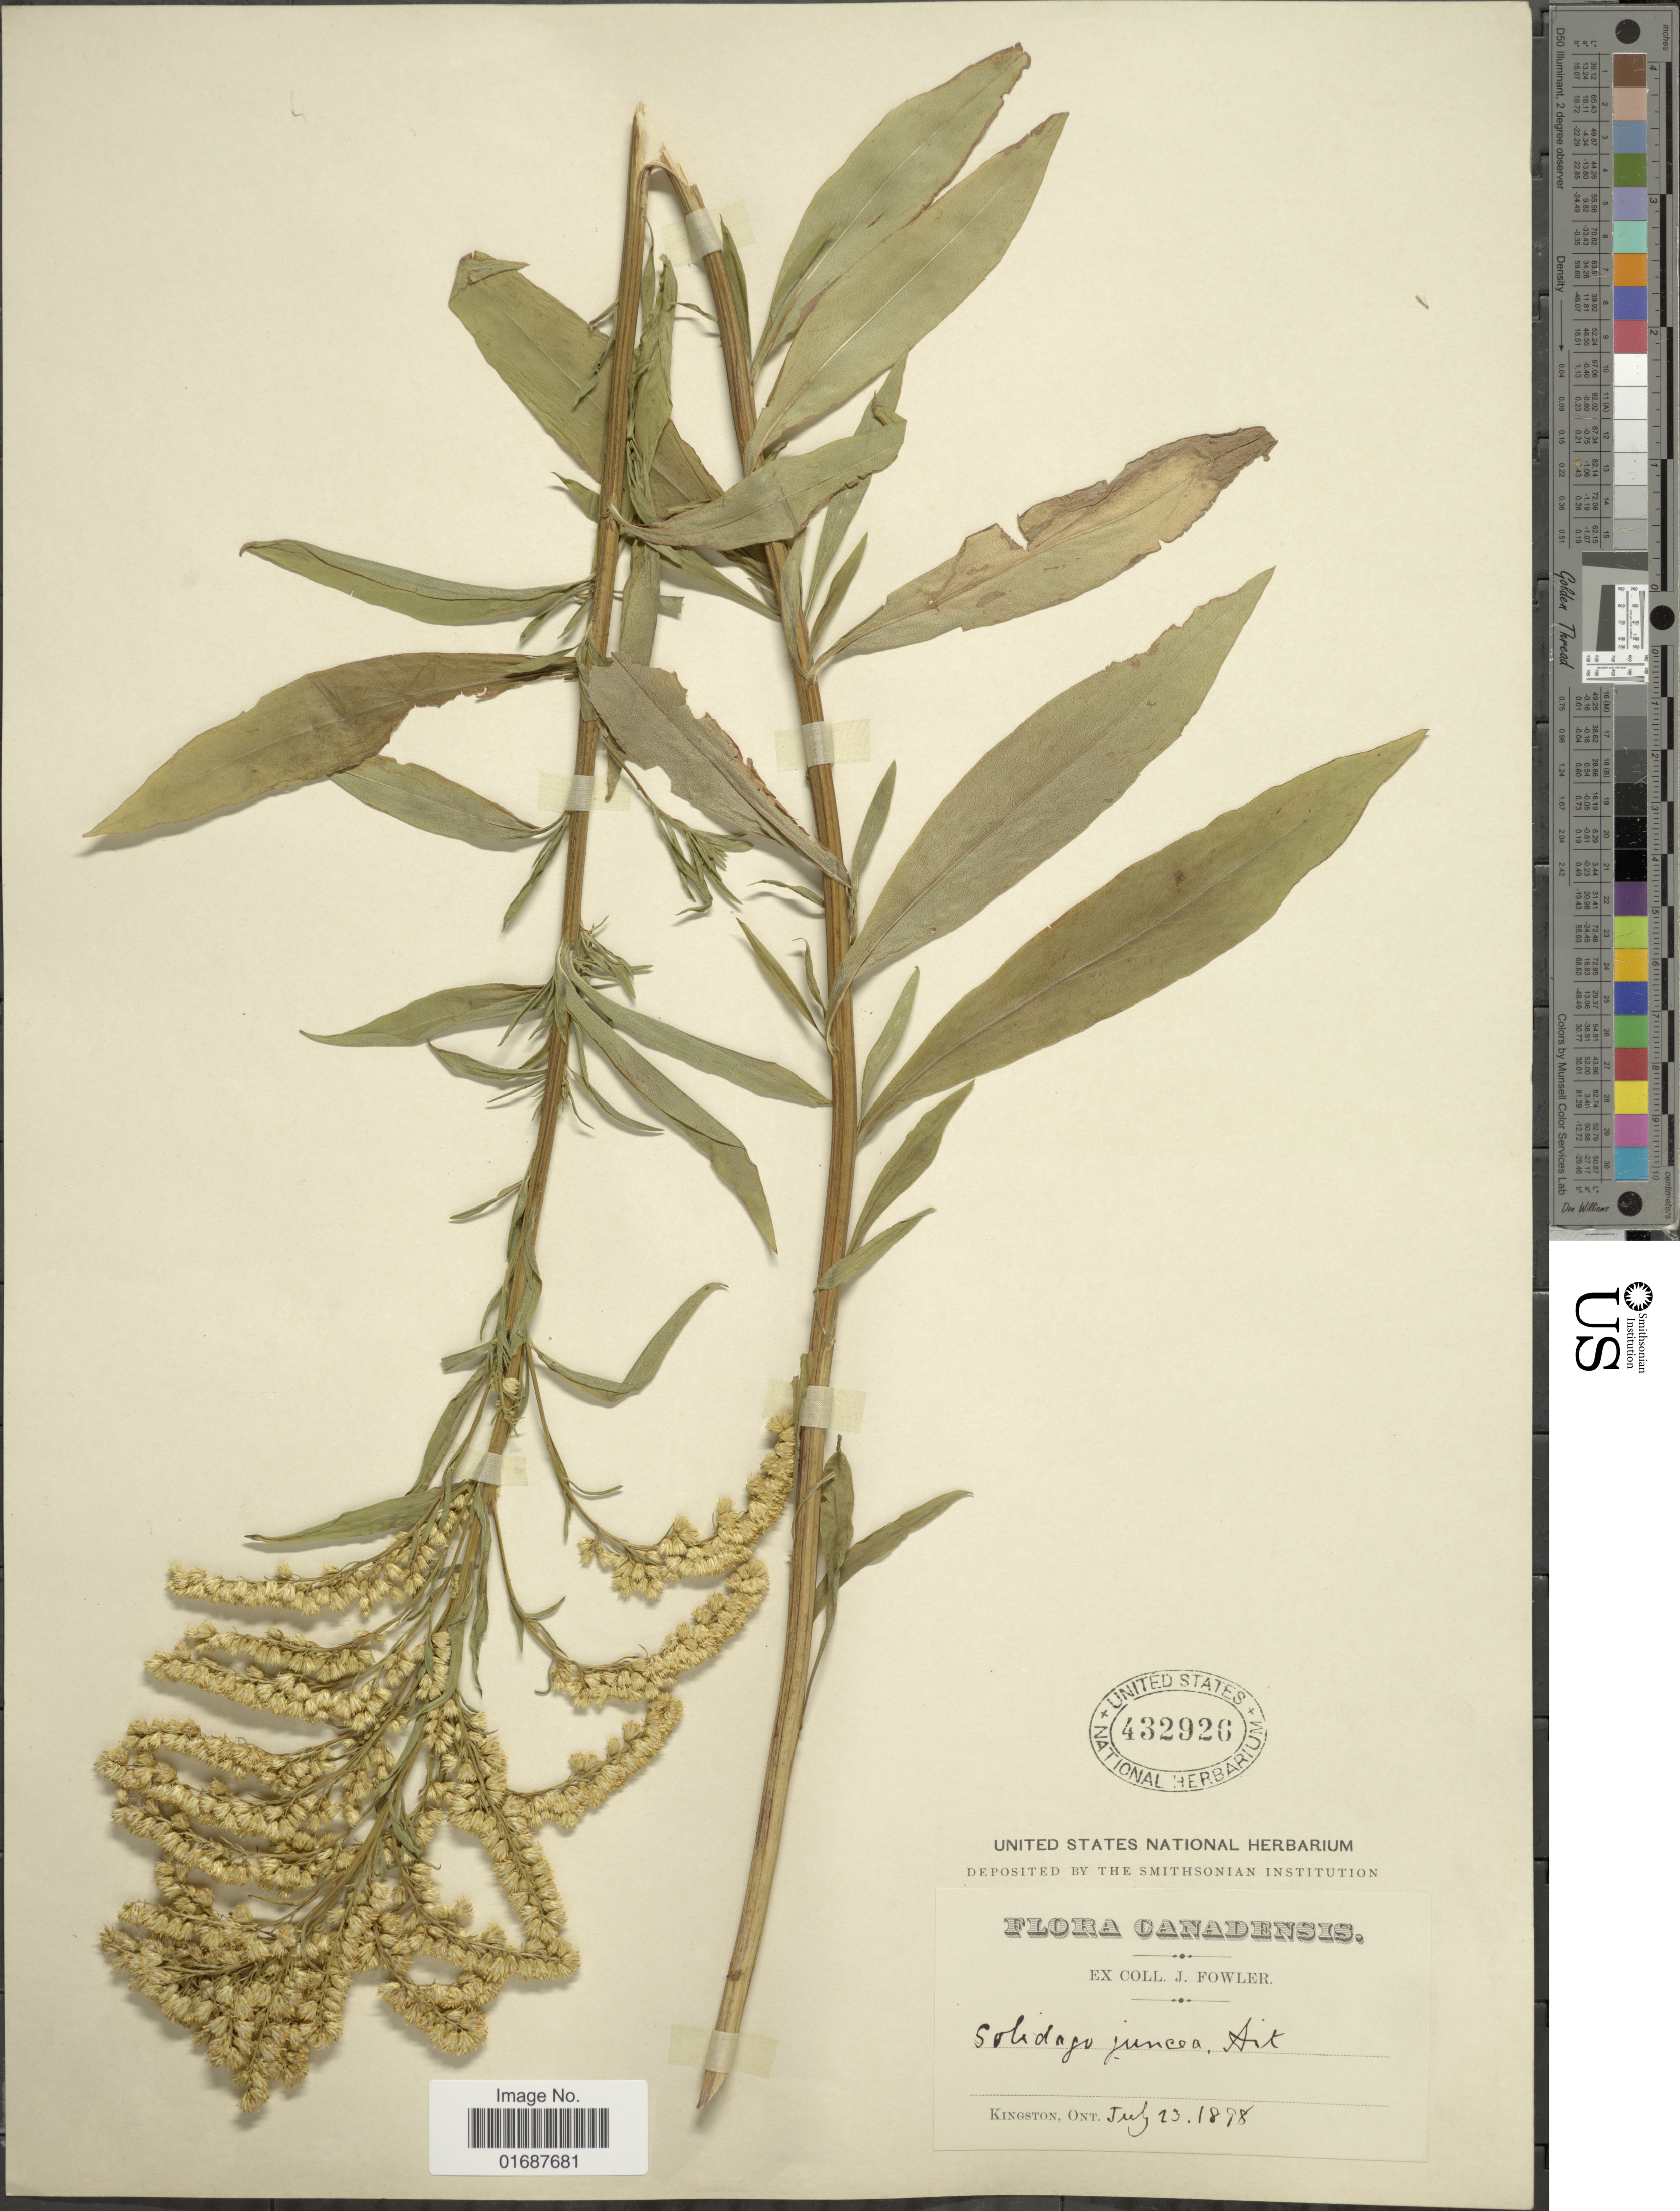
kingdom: Plantae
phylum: Tracheophyta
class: Magnoliopsida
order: Asterales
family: Asteraceae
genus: Solidago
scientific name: Solidago juncea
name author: Aiton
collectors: J. P. Fowler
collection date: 1898-07-23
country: Canada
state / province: Ontario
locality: Kingston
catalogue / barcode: US 432926